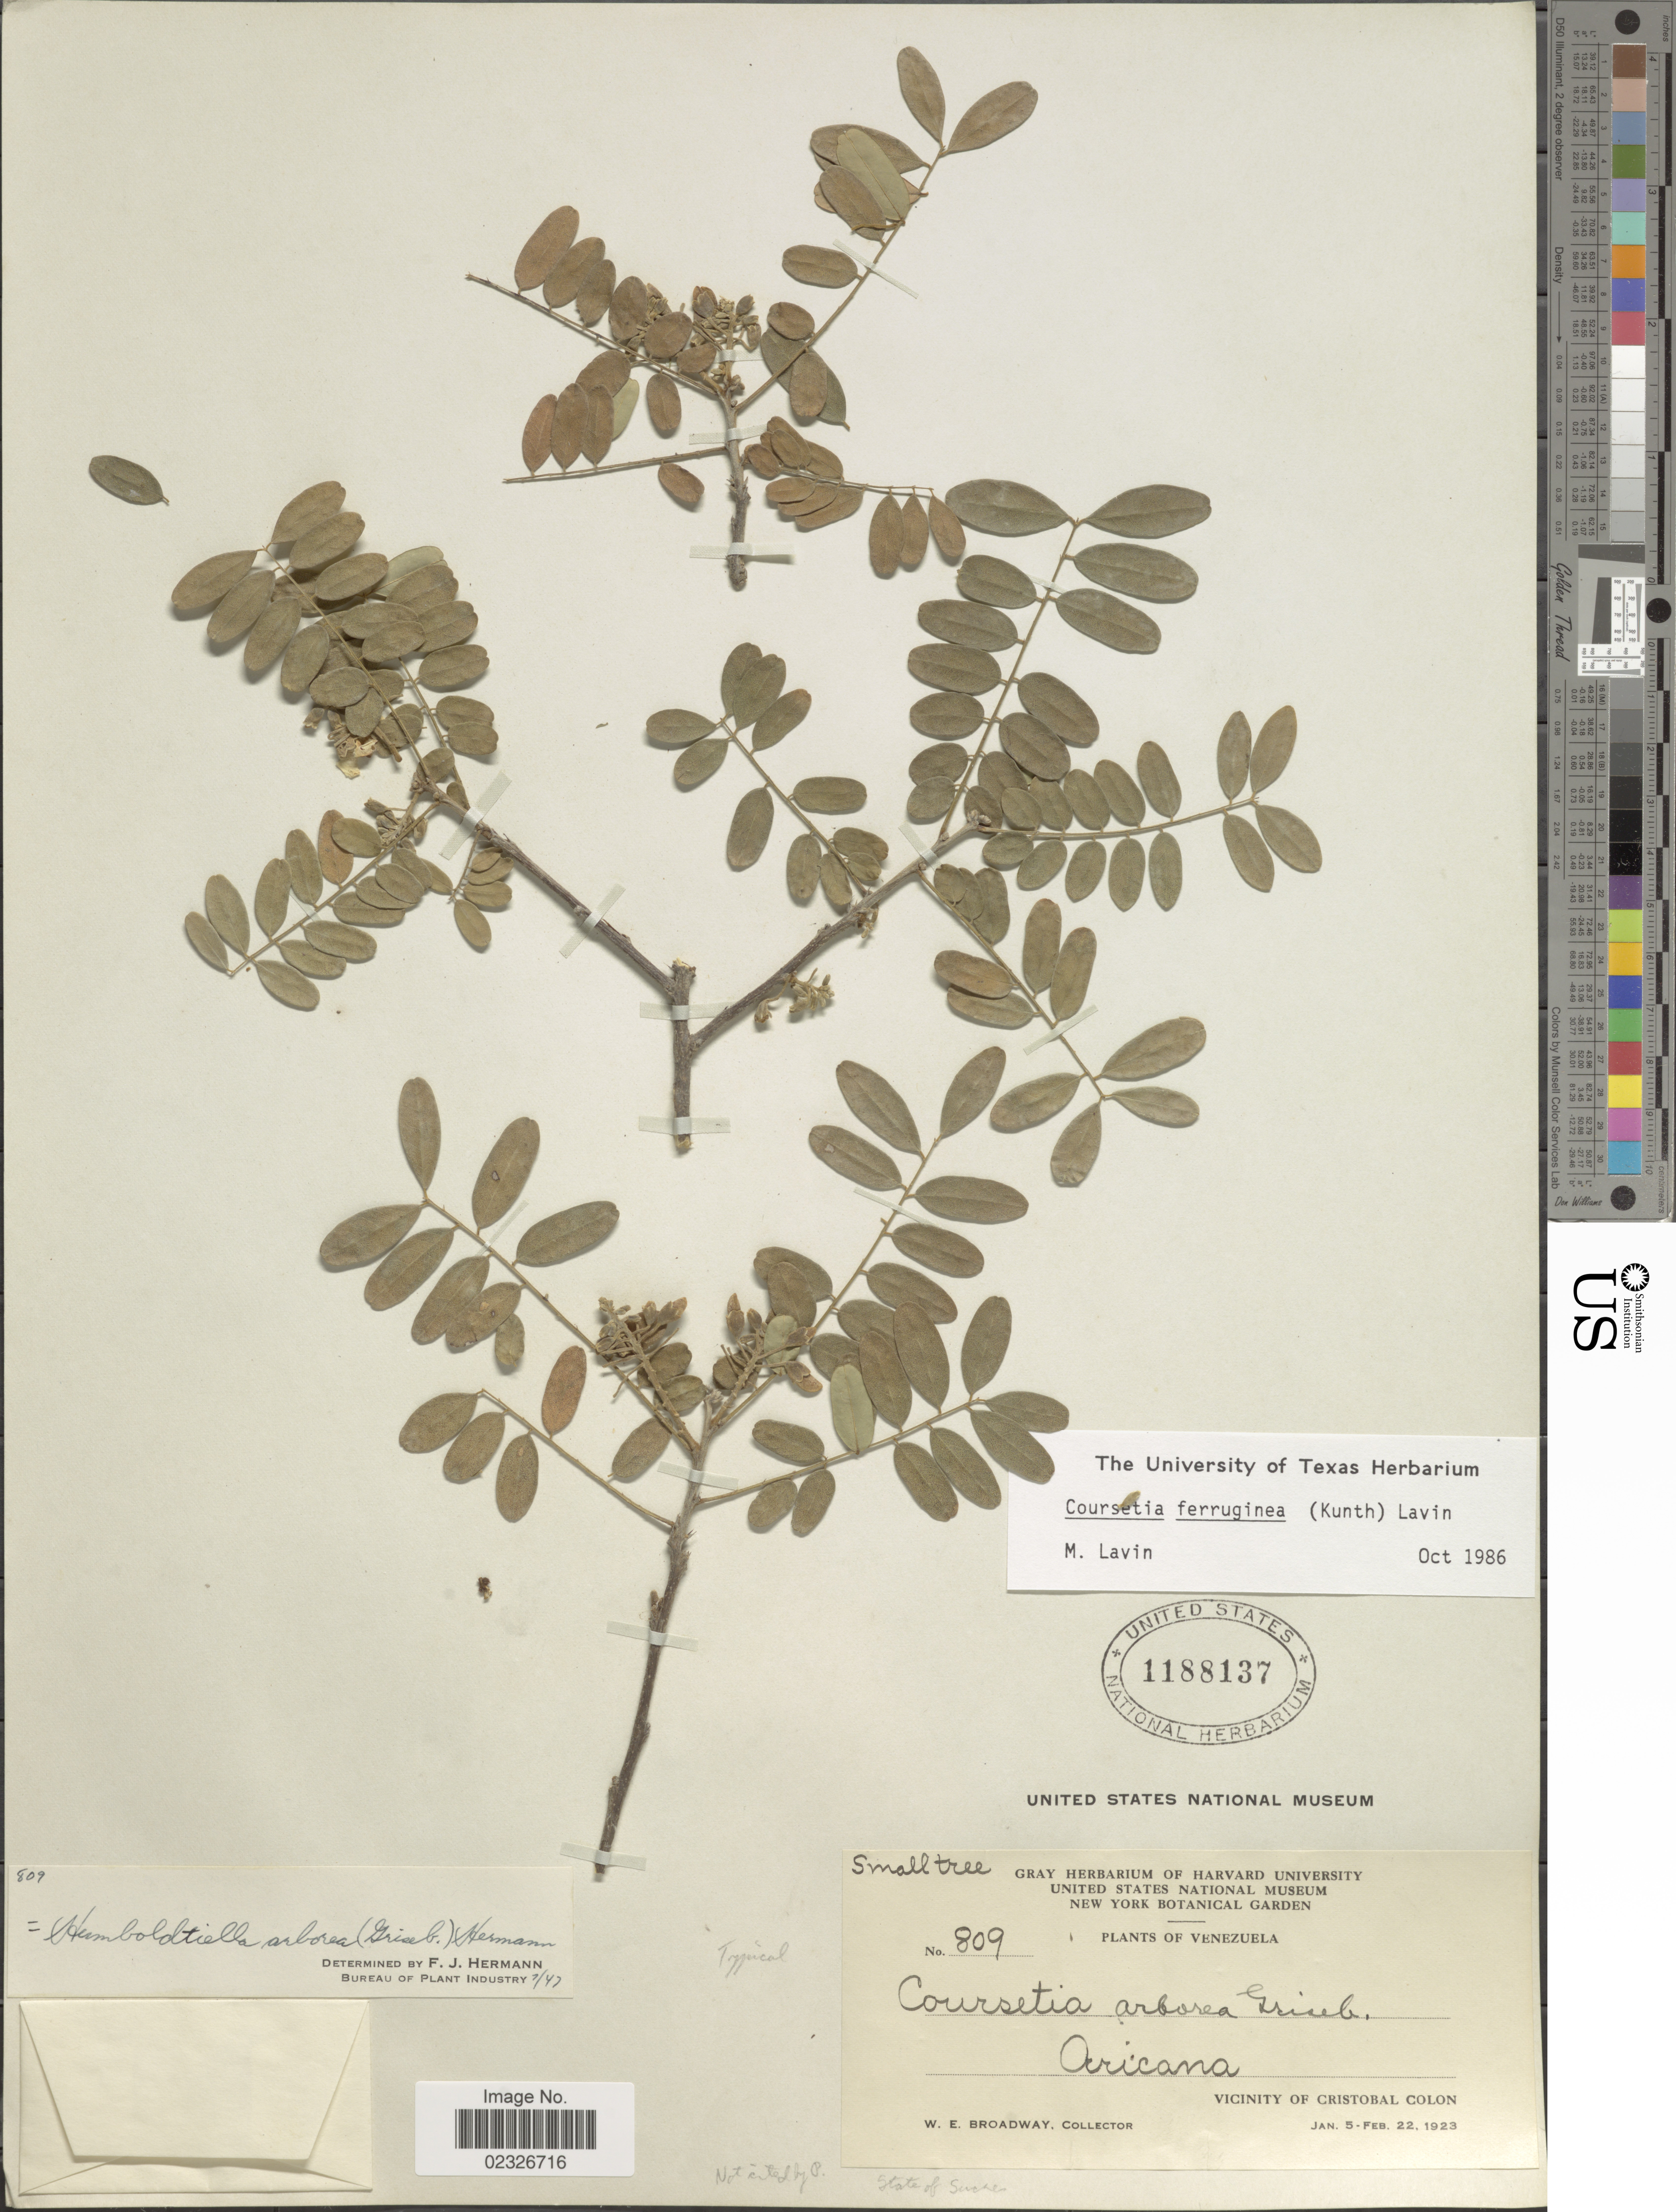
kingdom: Plantae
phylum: Tracheophyta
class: Magnoliopsida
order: Fabales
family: Fabaceae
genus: Coursetia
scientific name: Coursetia ferruginea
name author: (Kunth) Lavin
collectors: W. E. Broadway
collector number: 809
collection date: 1923-01-05/1923-02-22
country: Venezuela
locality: Aricana. Vicinity of Cristobal Colon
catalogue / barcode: US 1188137